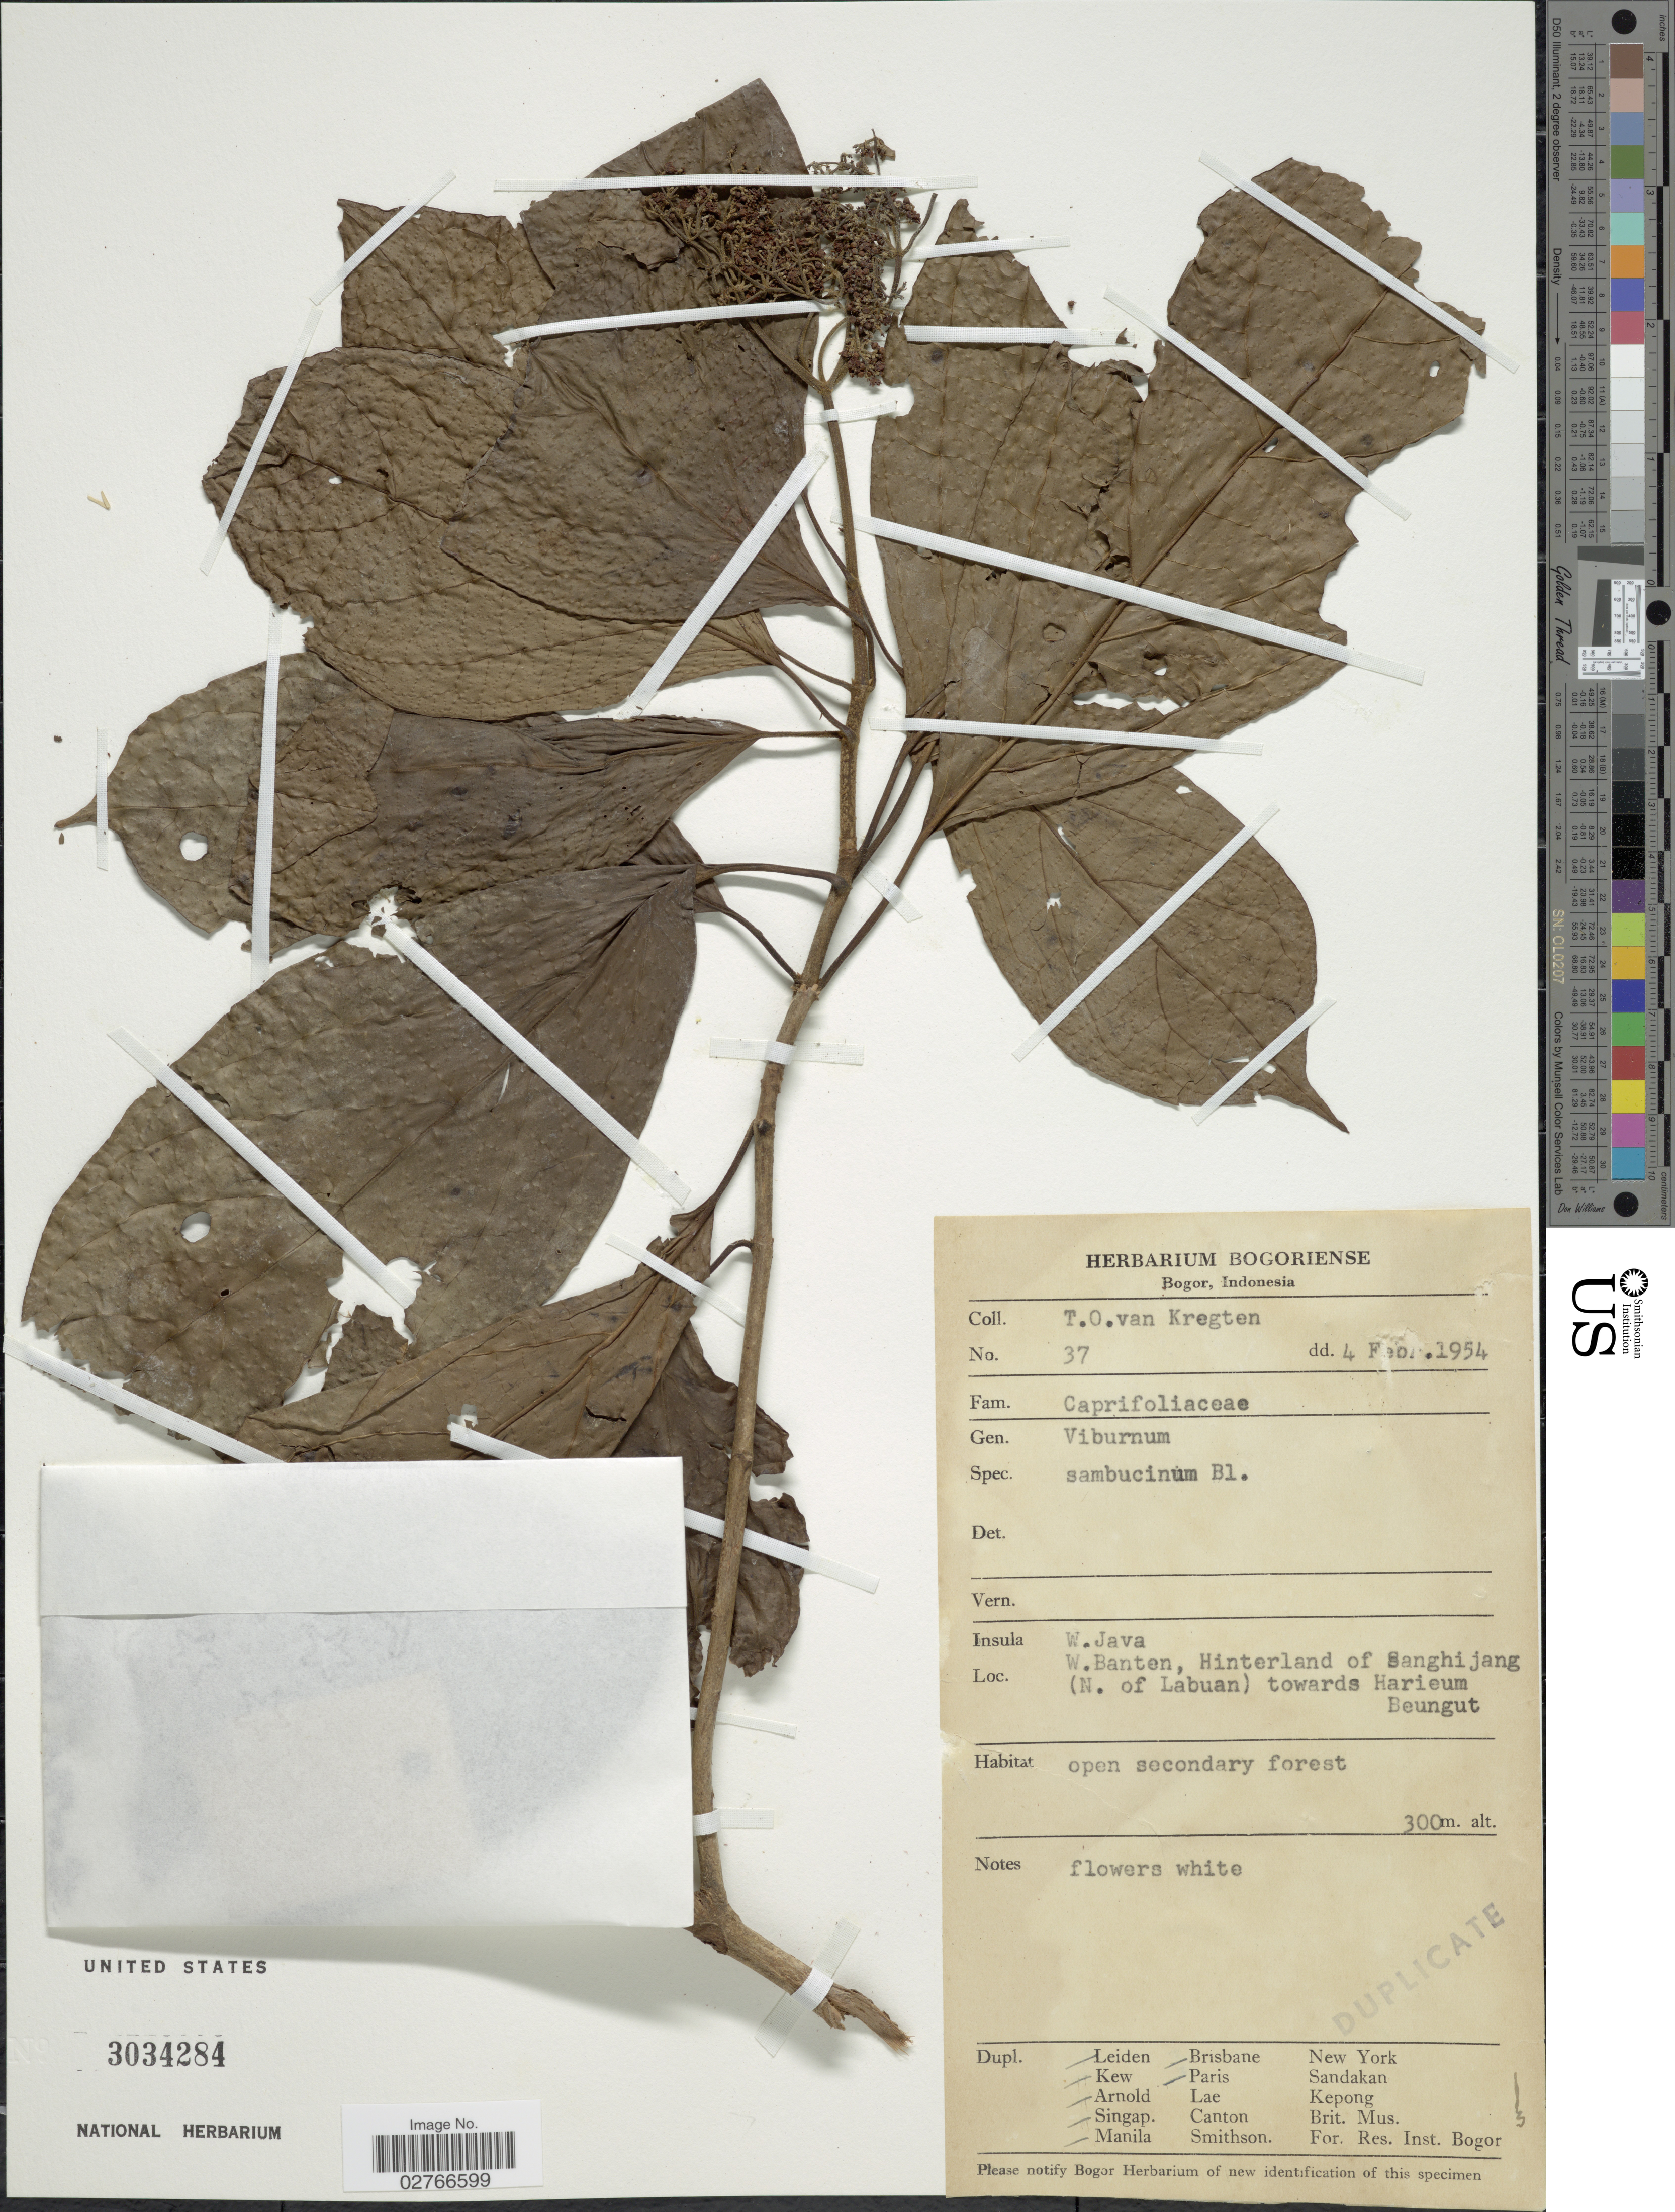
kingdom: Plantae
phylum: Tracheophyta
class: Magnoliopsida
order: Dipsacales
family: Viburnaceae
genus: Viburnum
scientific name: Viburnum sambucinum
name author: Reinw. ex Blume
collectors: T. van Kregten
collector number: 37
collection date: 1954-02-04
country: Indonesia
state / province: Java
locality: W. Java. W. Banten, Hinterland of Sanghijang (N. of Labuan) towards Harieum Beungut.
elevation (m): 300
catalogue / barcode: US 3034284